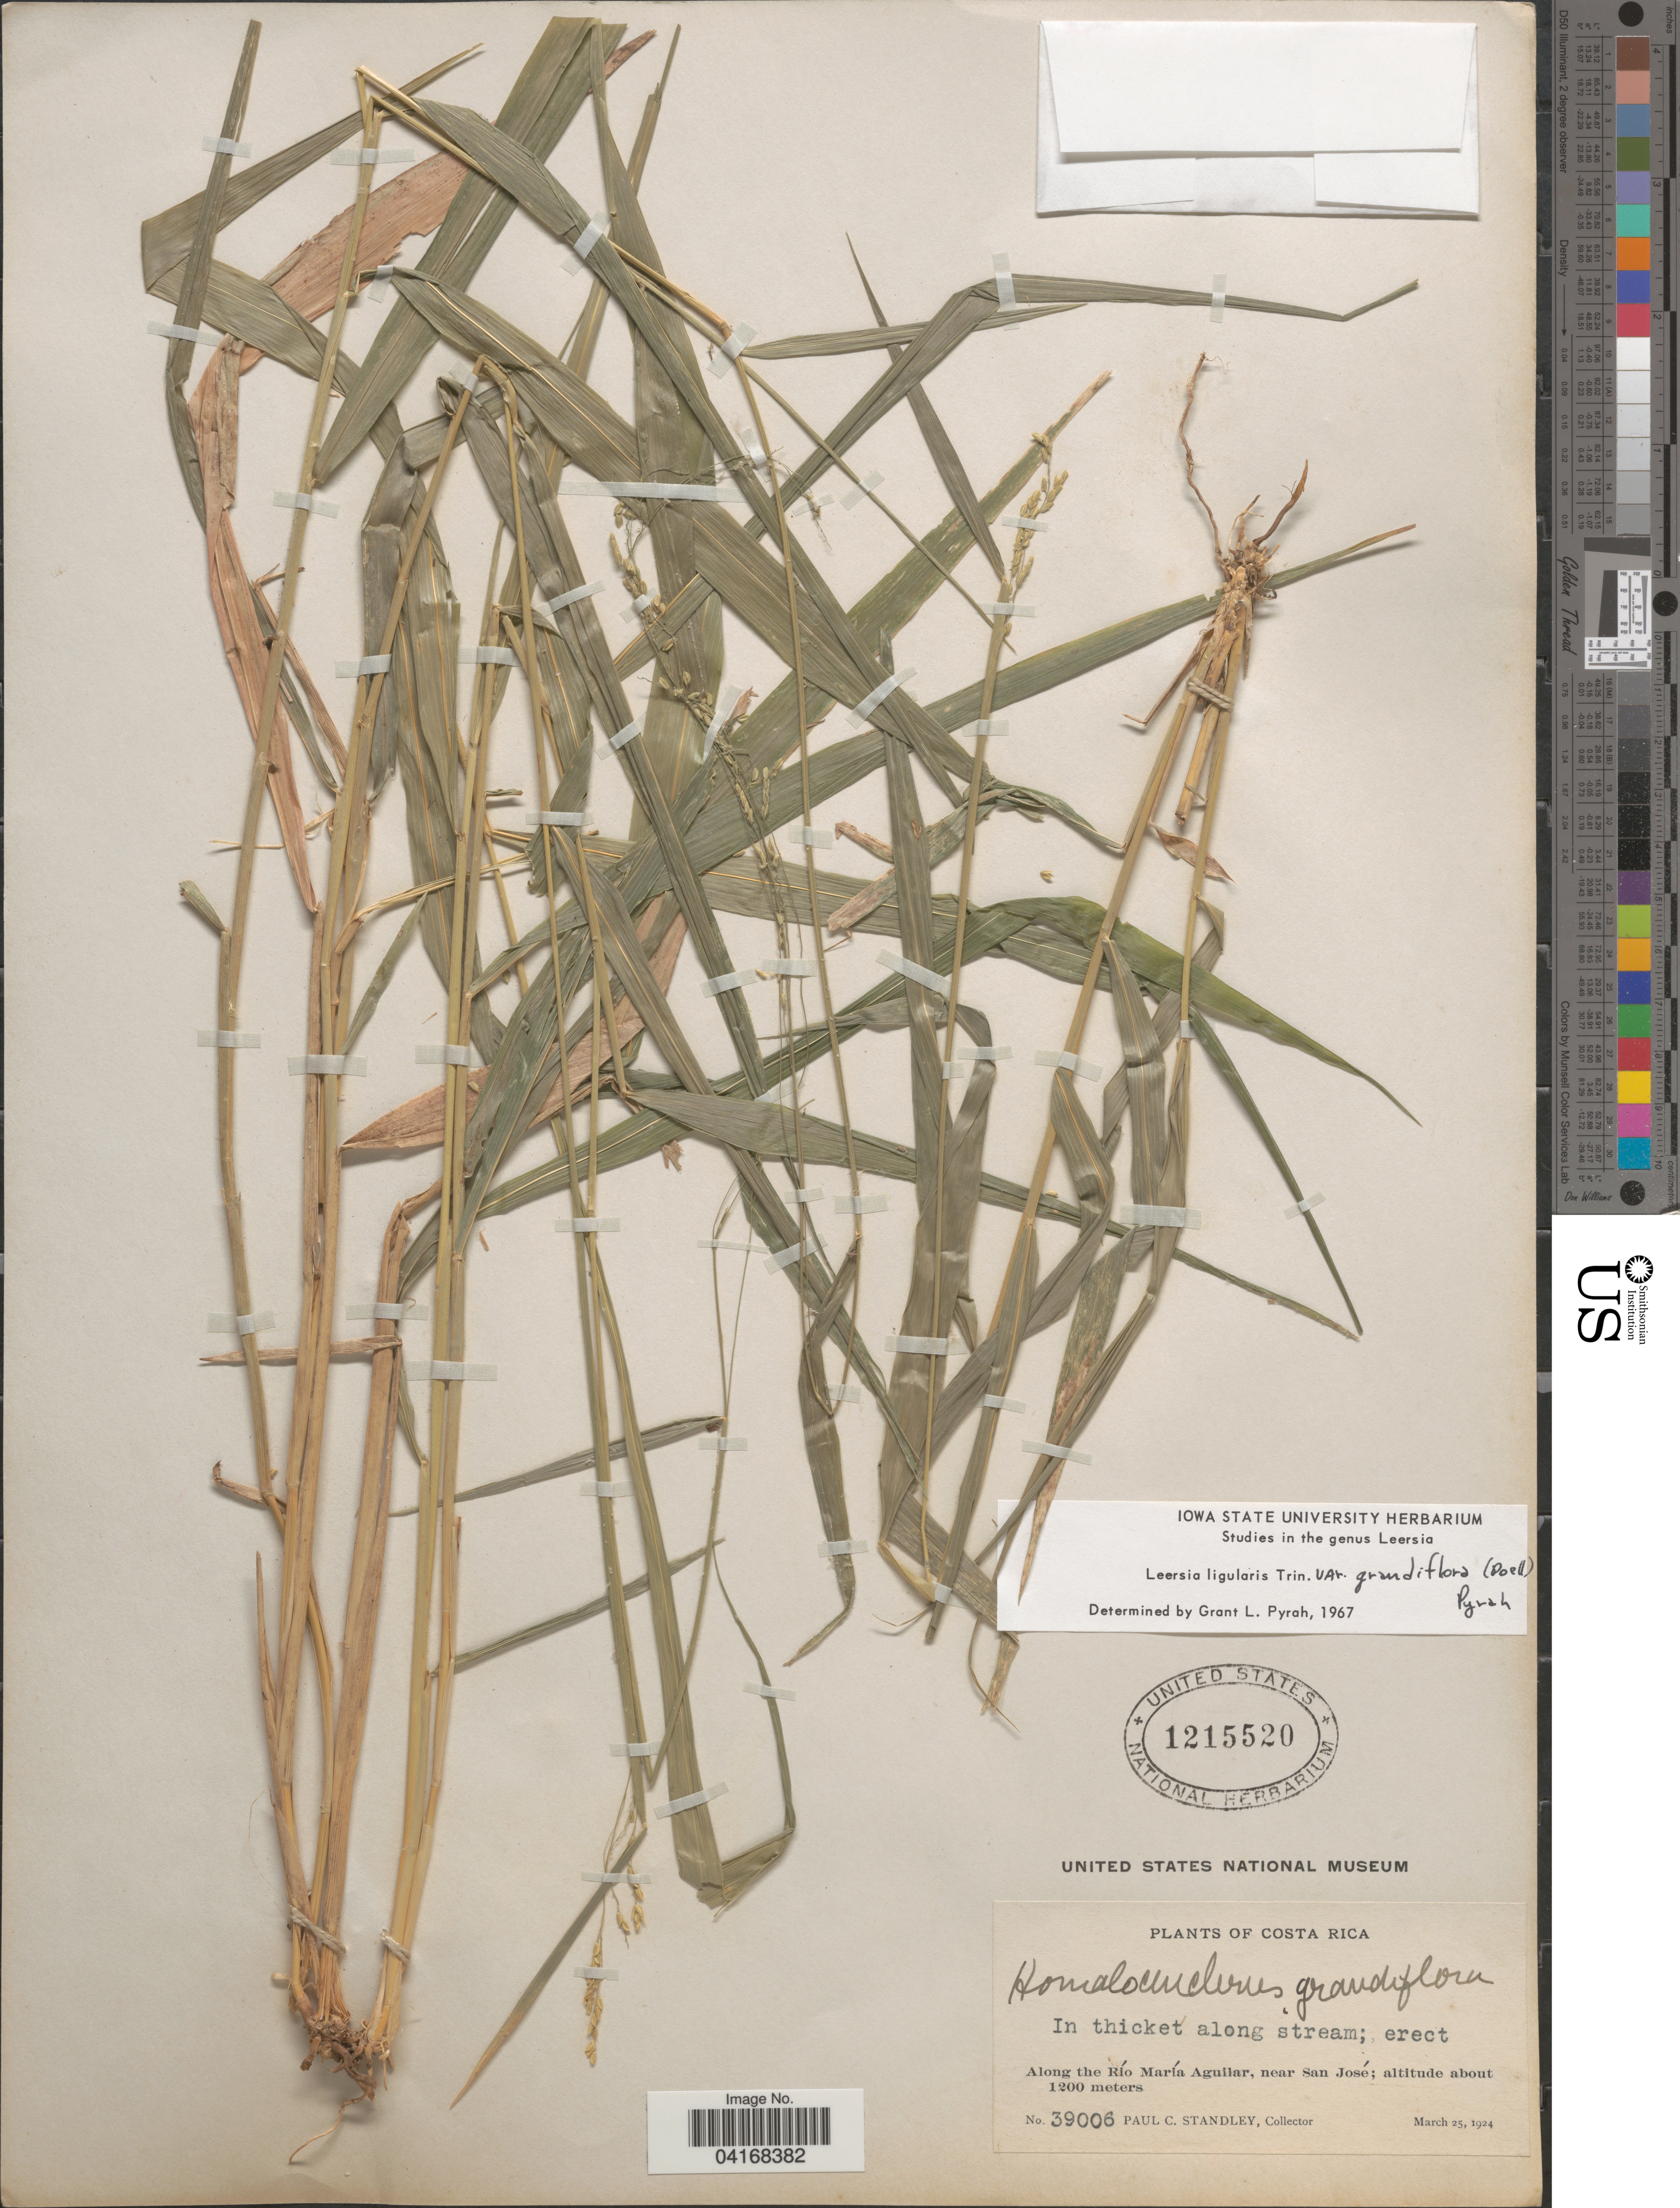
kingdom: Plantae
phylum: Tracheophyta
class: Liliopsida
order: Poales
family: Poaceae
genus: Leersia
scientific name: Leersia ligularis var. grandiflora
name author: Döll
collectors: P. C. Standley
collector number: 39006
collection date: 1924-03-25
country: Costa Rica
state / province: San José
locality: Along the Río María Aguilar, near San José.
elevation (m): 1200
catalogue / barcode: US 1215520